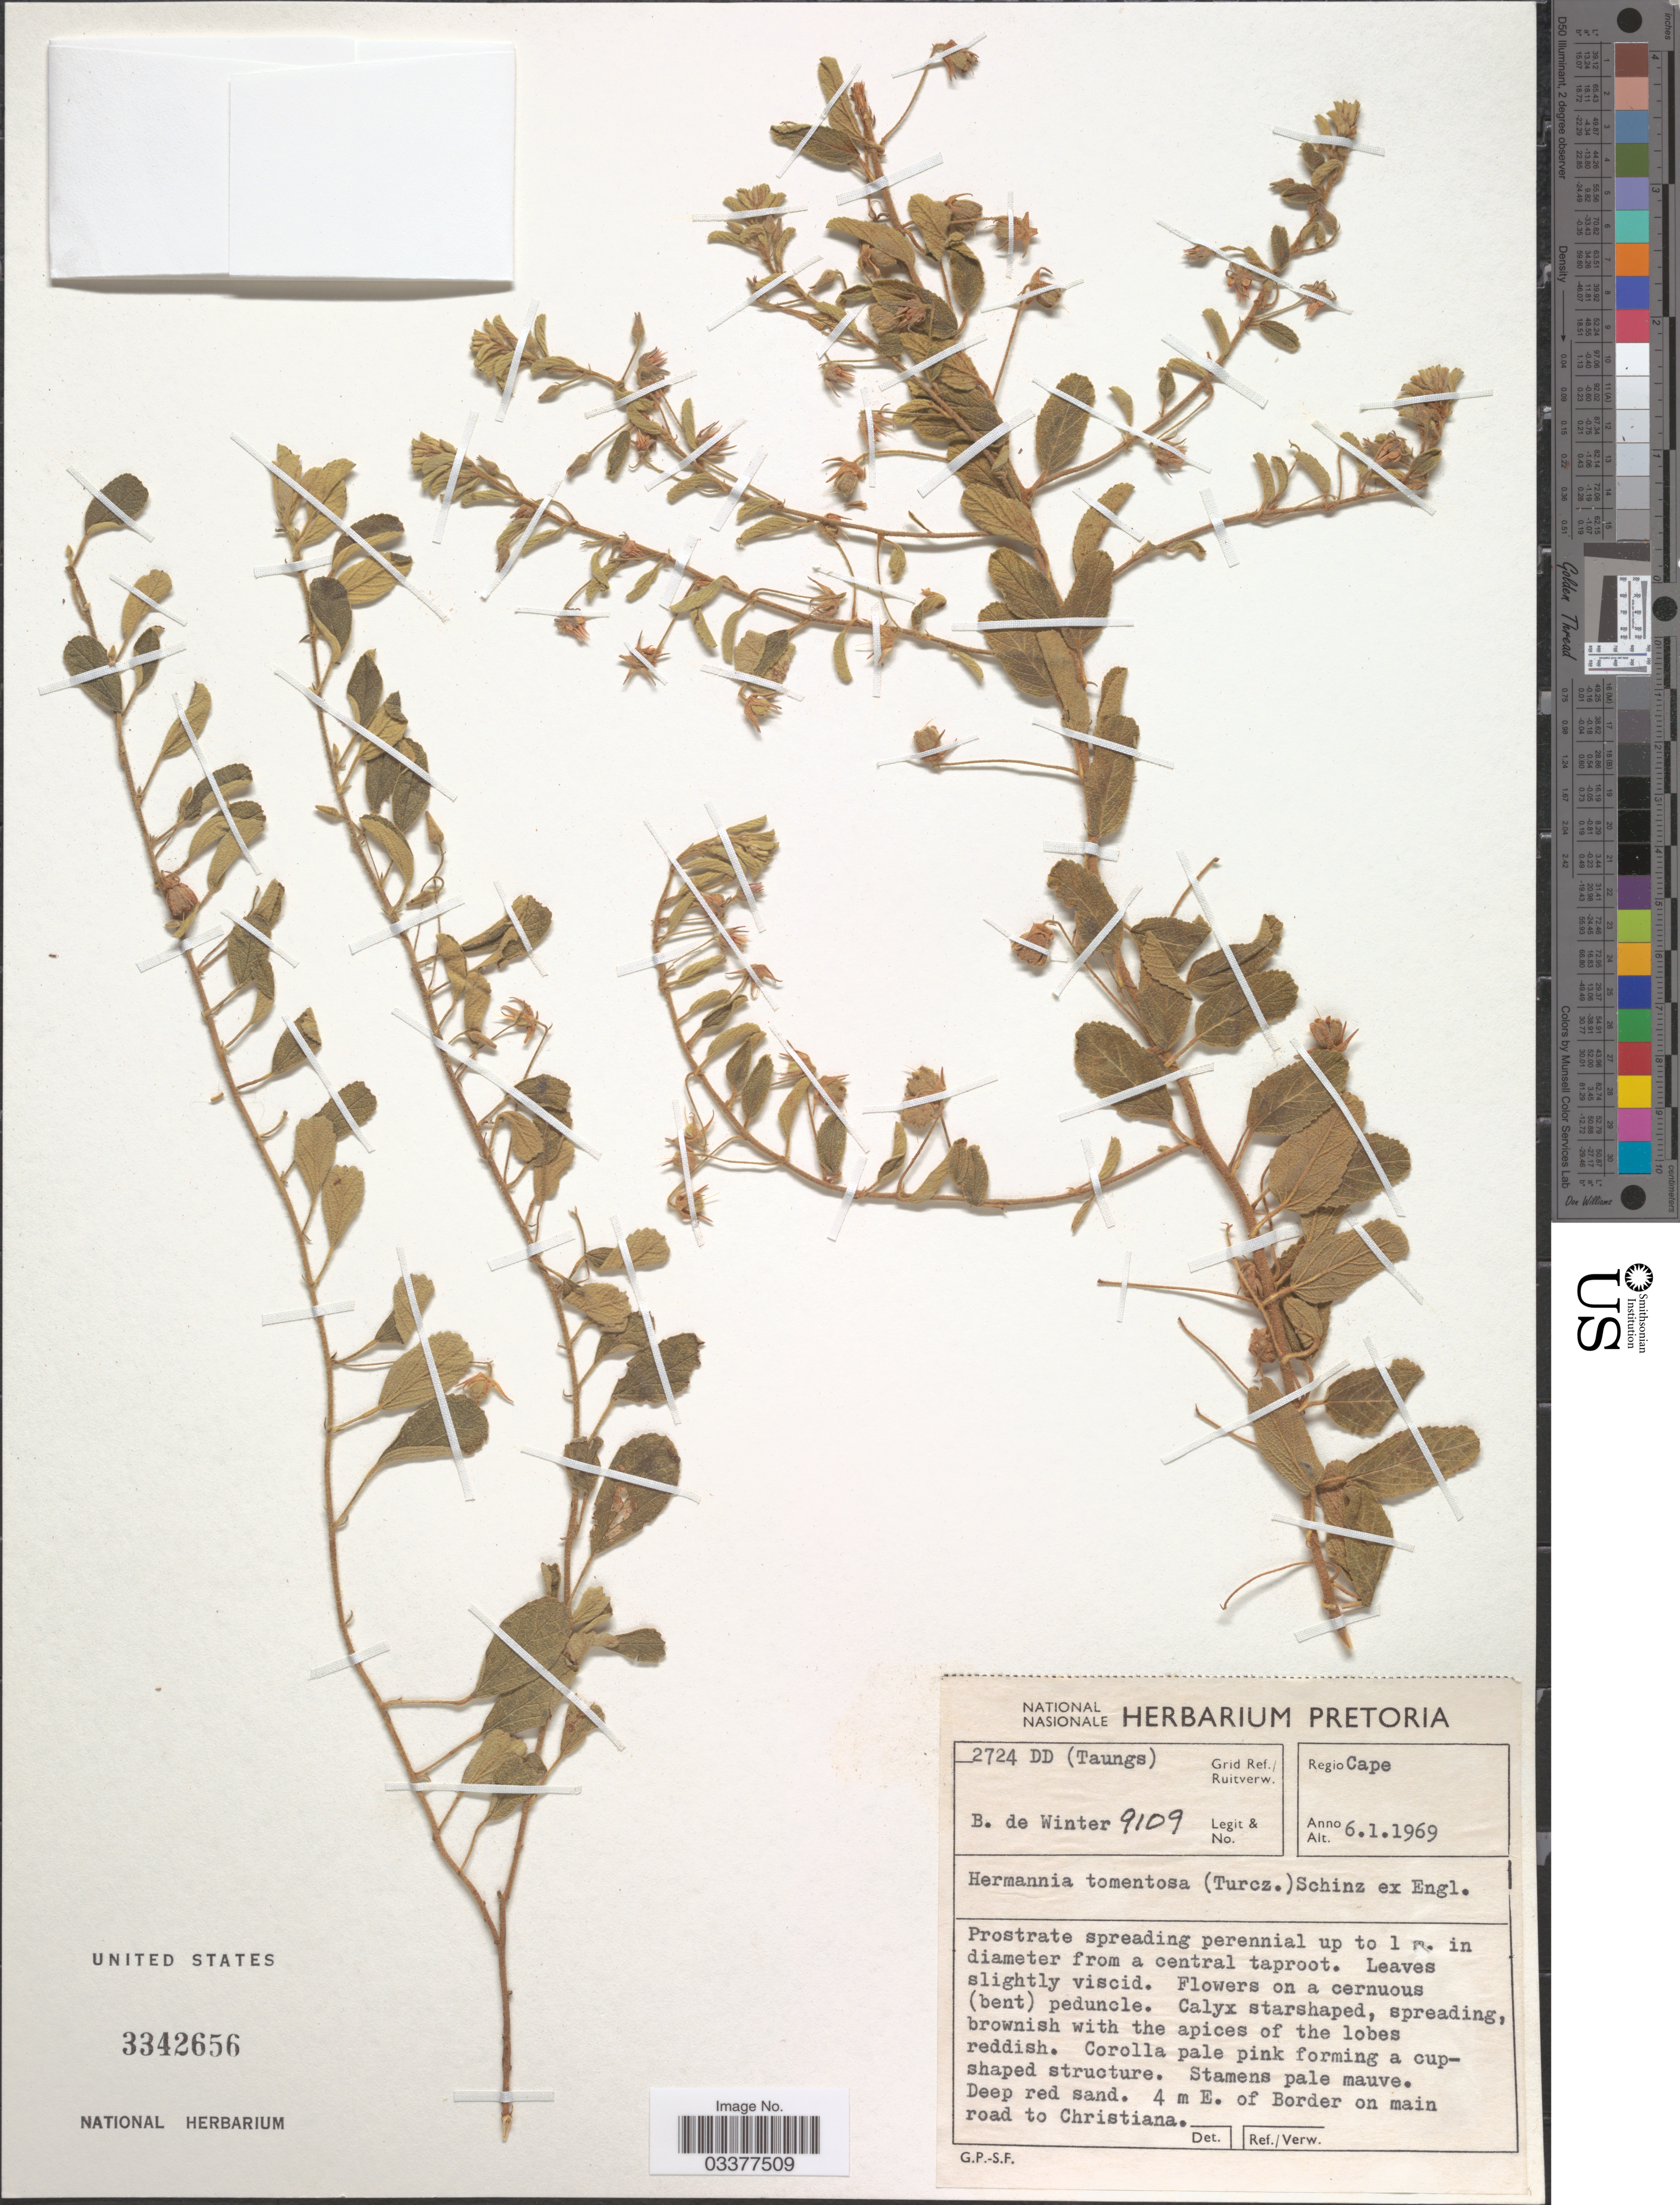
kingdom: Plantae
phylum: Tracheophyta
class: Magnoliopsida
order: Malvales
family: Malvaceae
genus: Hermannia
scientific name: Hermannia tomentosa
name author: Schinz ex Engl.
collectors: B. de Winter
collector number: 9109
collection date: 1969-01-06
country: South Africa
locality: Regio Cape. Grid Ref./Ruitverw. 2724 DD (Taungs). 4 m E. of Border on main road to Christiana.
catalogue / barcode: US 3342656